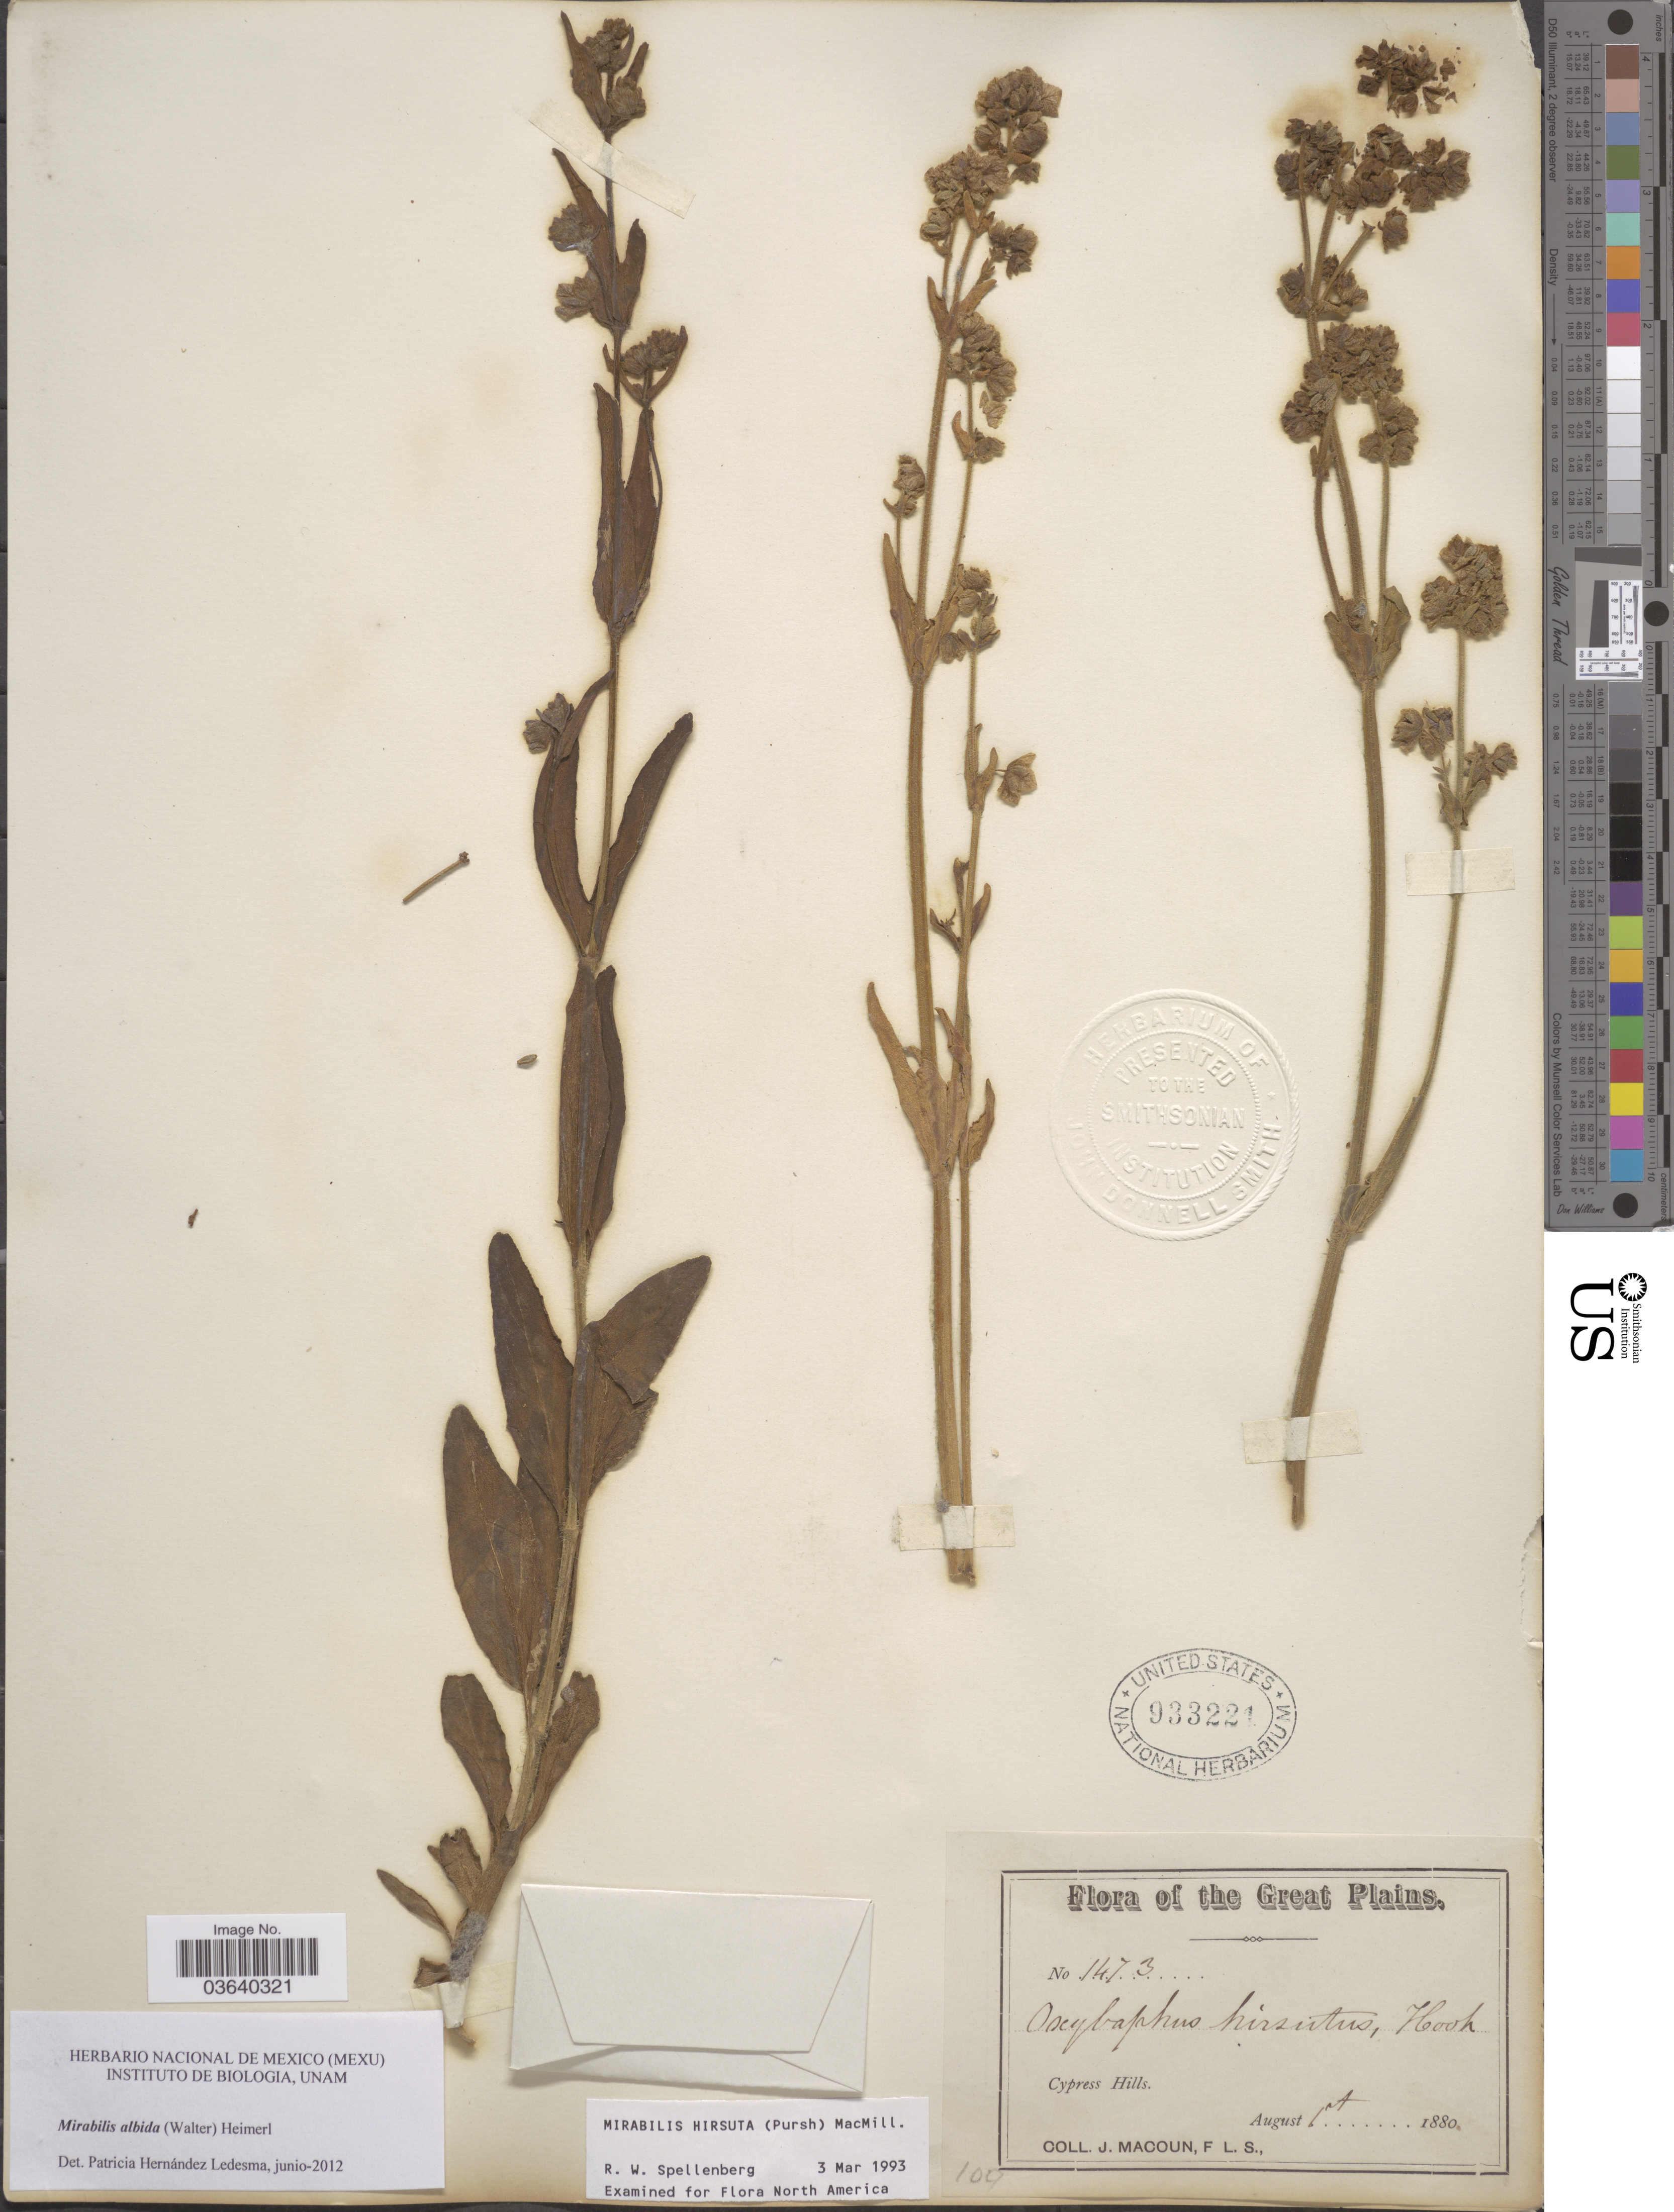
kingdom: Plantae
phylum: Tracheophyta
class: Magnoliopsida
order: Caryophyllales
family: Nyctaginaceae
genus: Mirabilis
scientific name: Mirabilis albida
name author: (Walter) Heimerl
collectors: J. Macoun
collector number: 1473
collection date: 1880-08-01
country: Canada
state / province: Northwest Territories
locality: Great Plains. Cypress Hills.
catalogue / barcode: US 933221